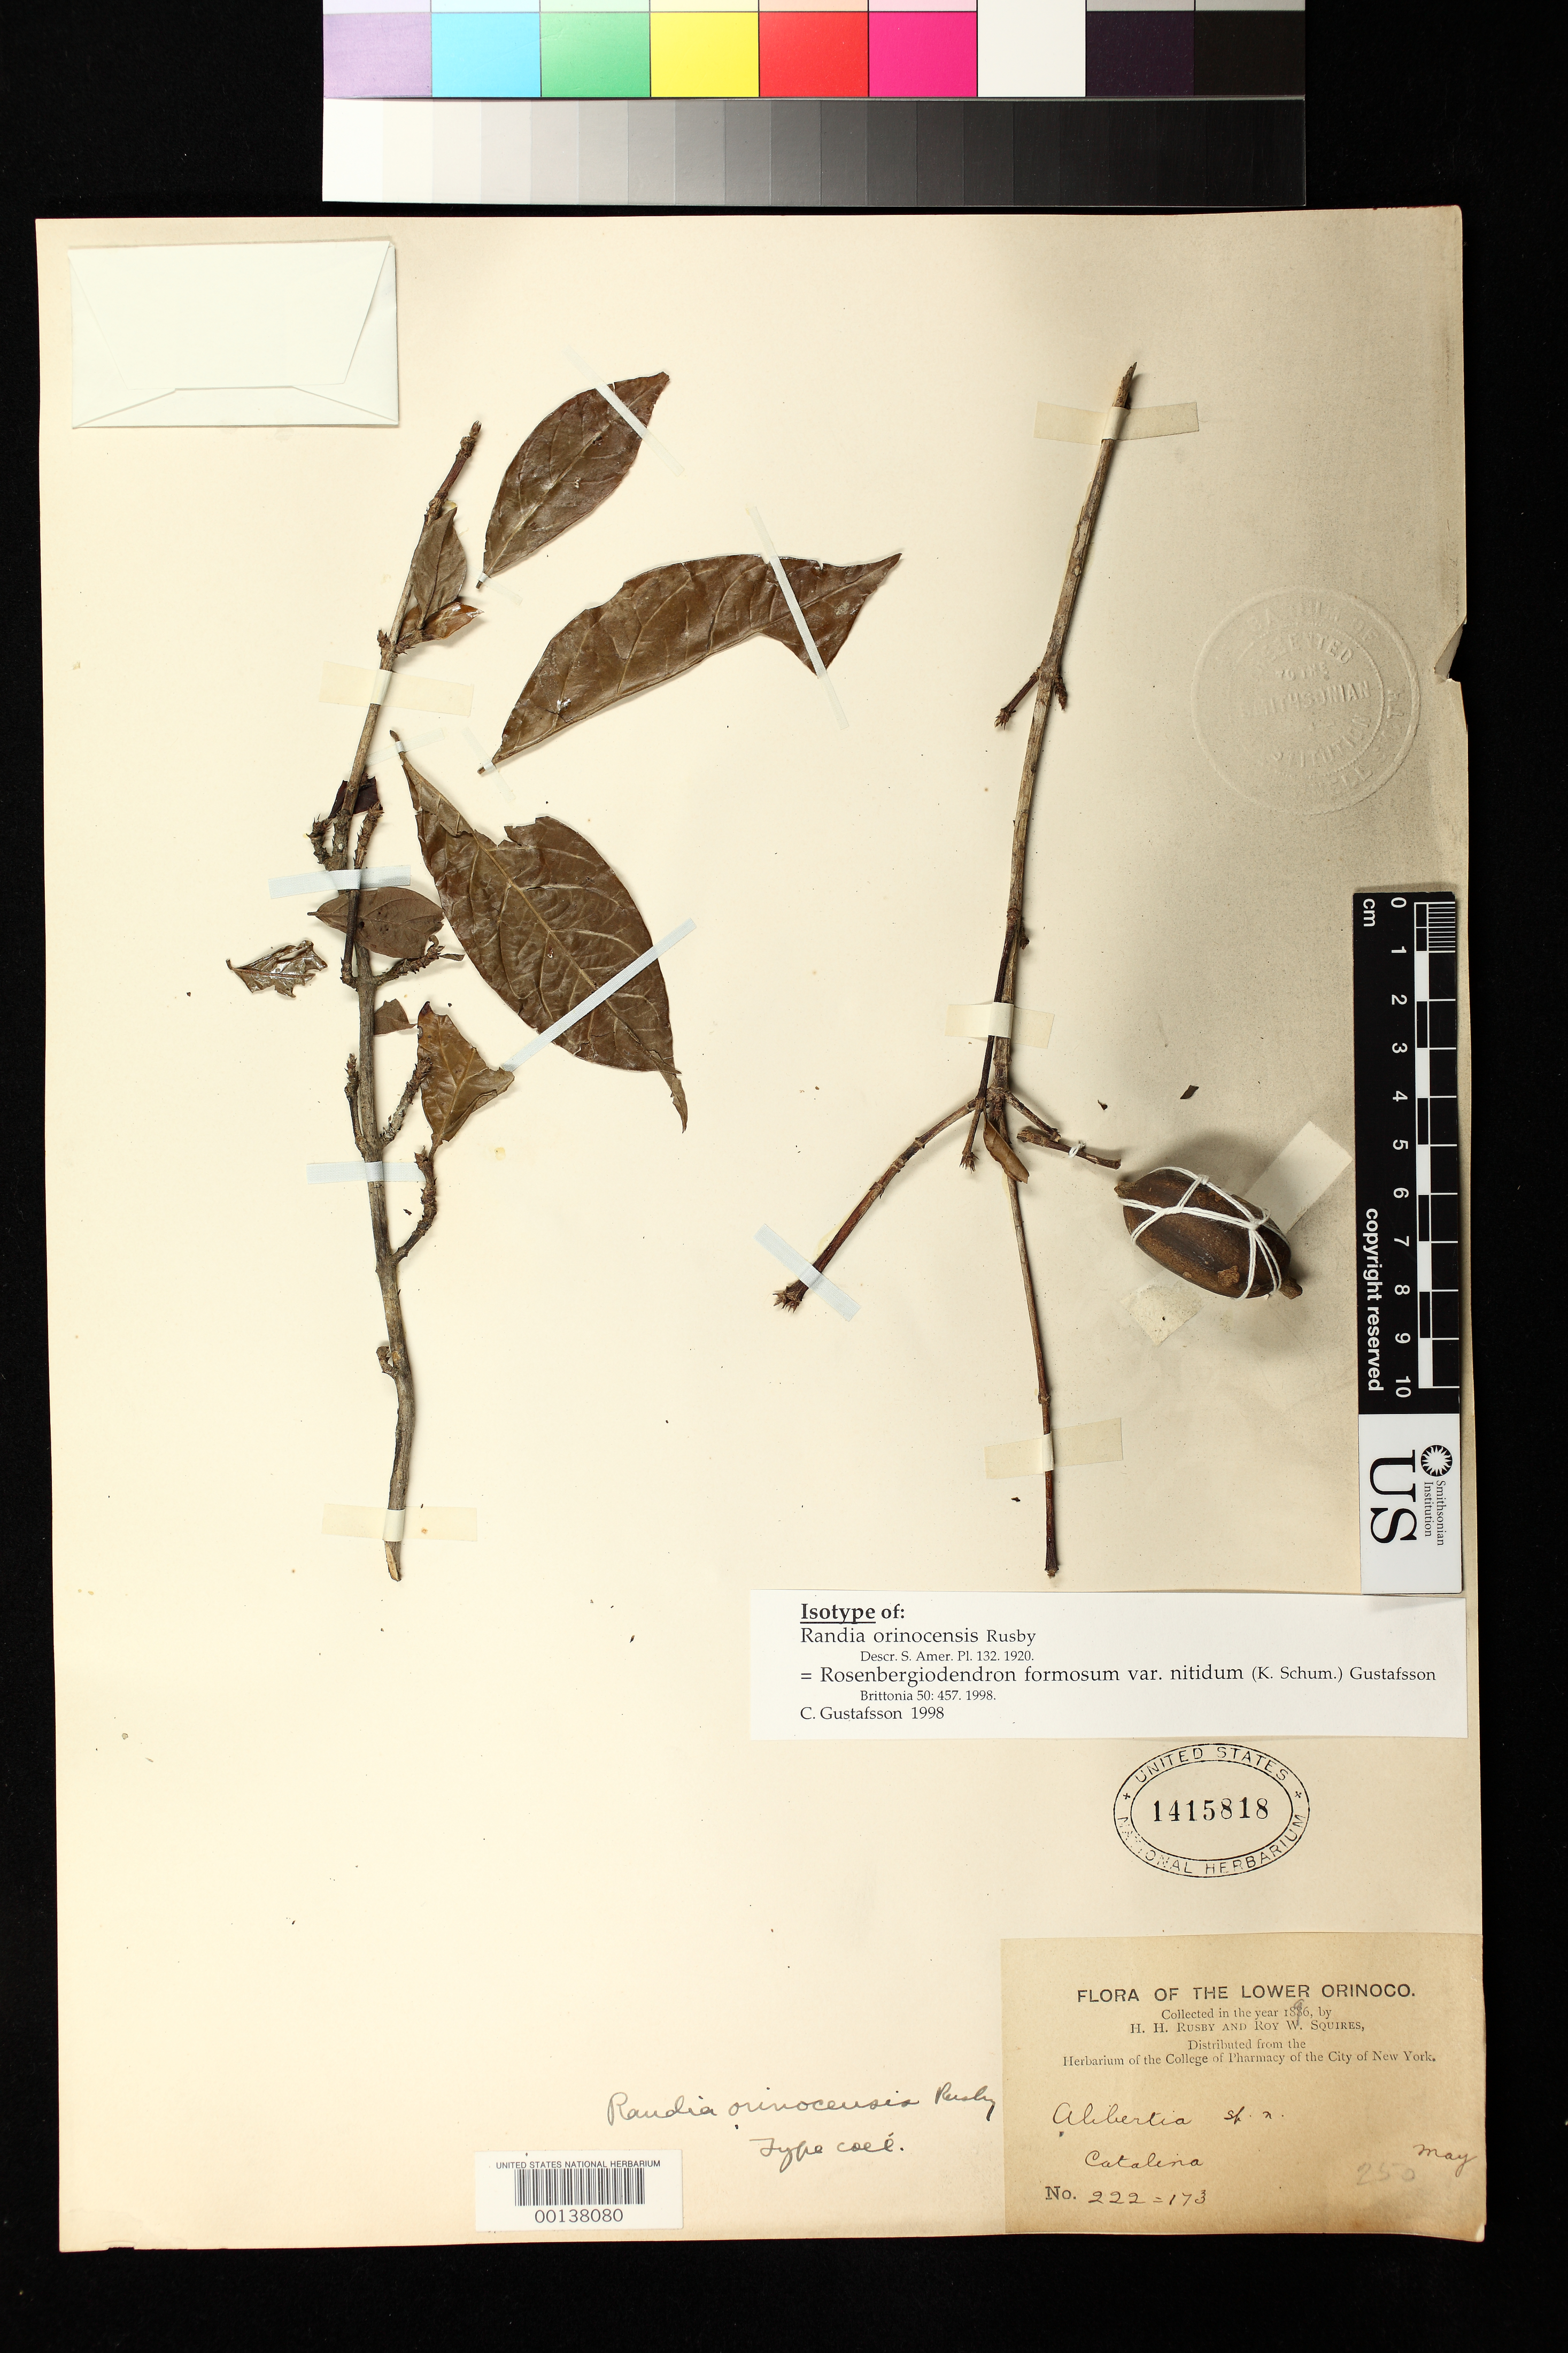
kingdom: Plantae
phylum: Tracheophyta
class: Magnoliopsida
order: Gentianales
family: Rubiaceae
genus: Randia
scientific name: Randia orinocensis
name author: Rusby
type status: Isotype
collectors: H. H. Rusby & R. Squires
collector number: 222 (=173)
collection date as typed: May 1896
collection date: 1896-05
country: Venezuela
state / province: Delta Amacuro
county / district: Tucupita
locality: Lower Orinoco, Santa Catalina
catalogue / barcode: US 1415819